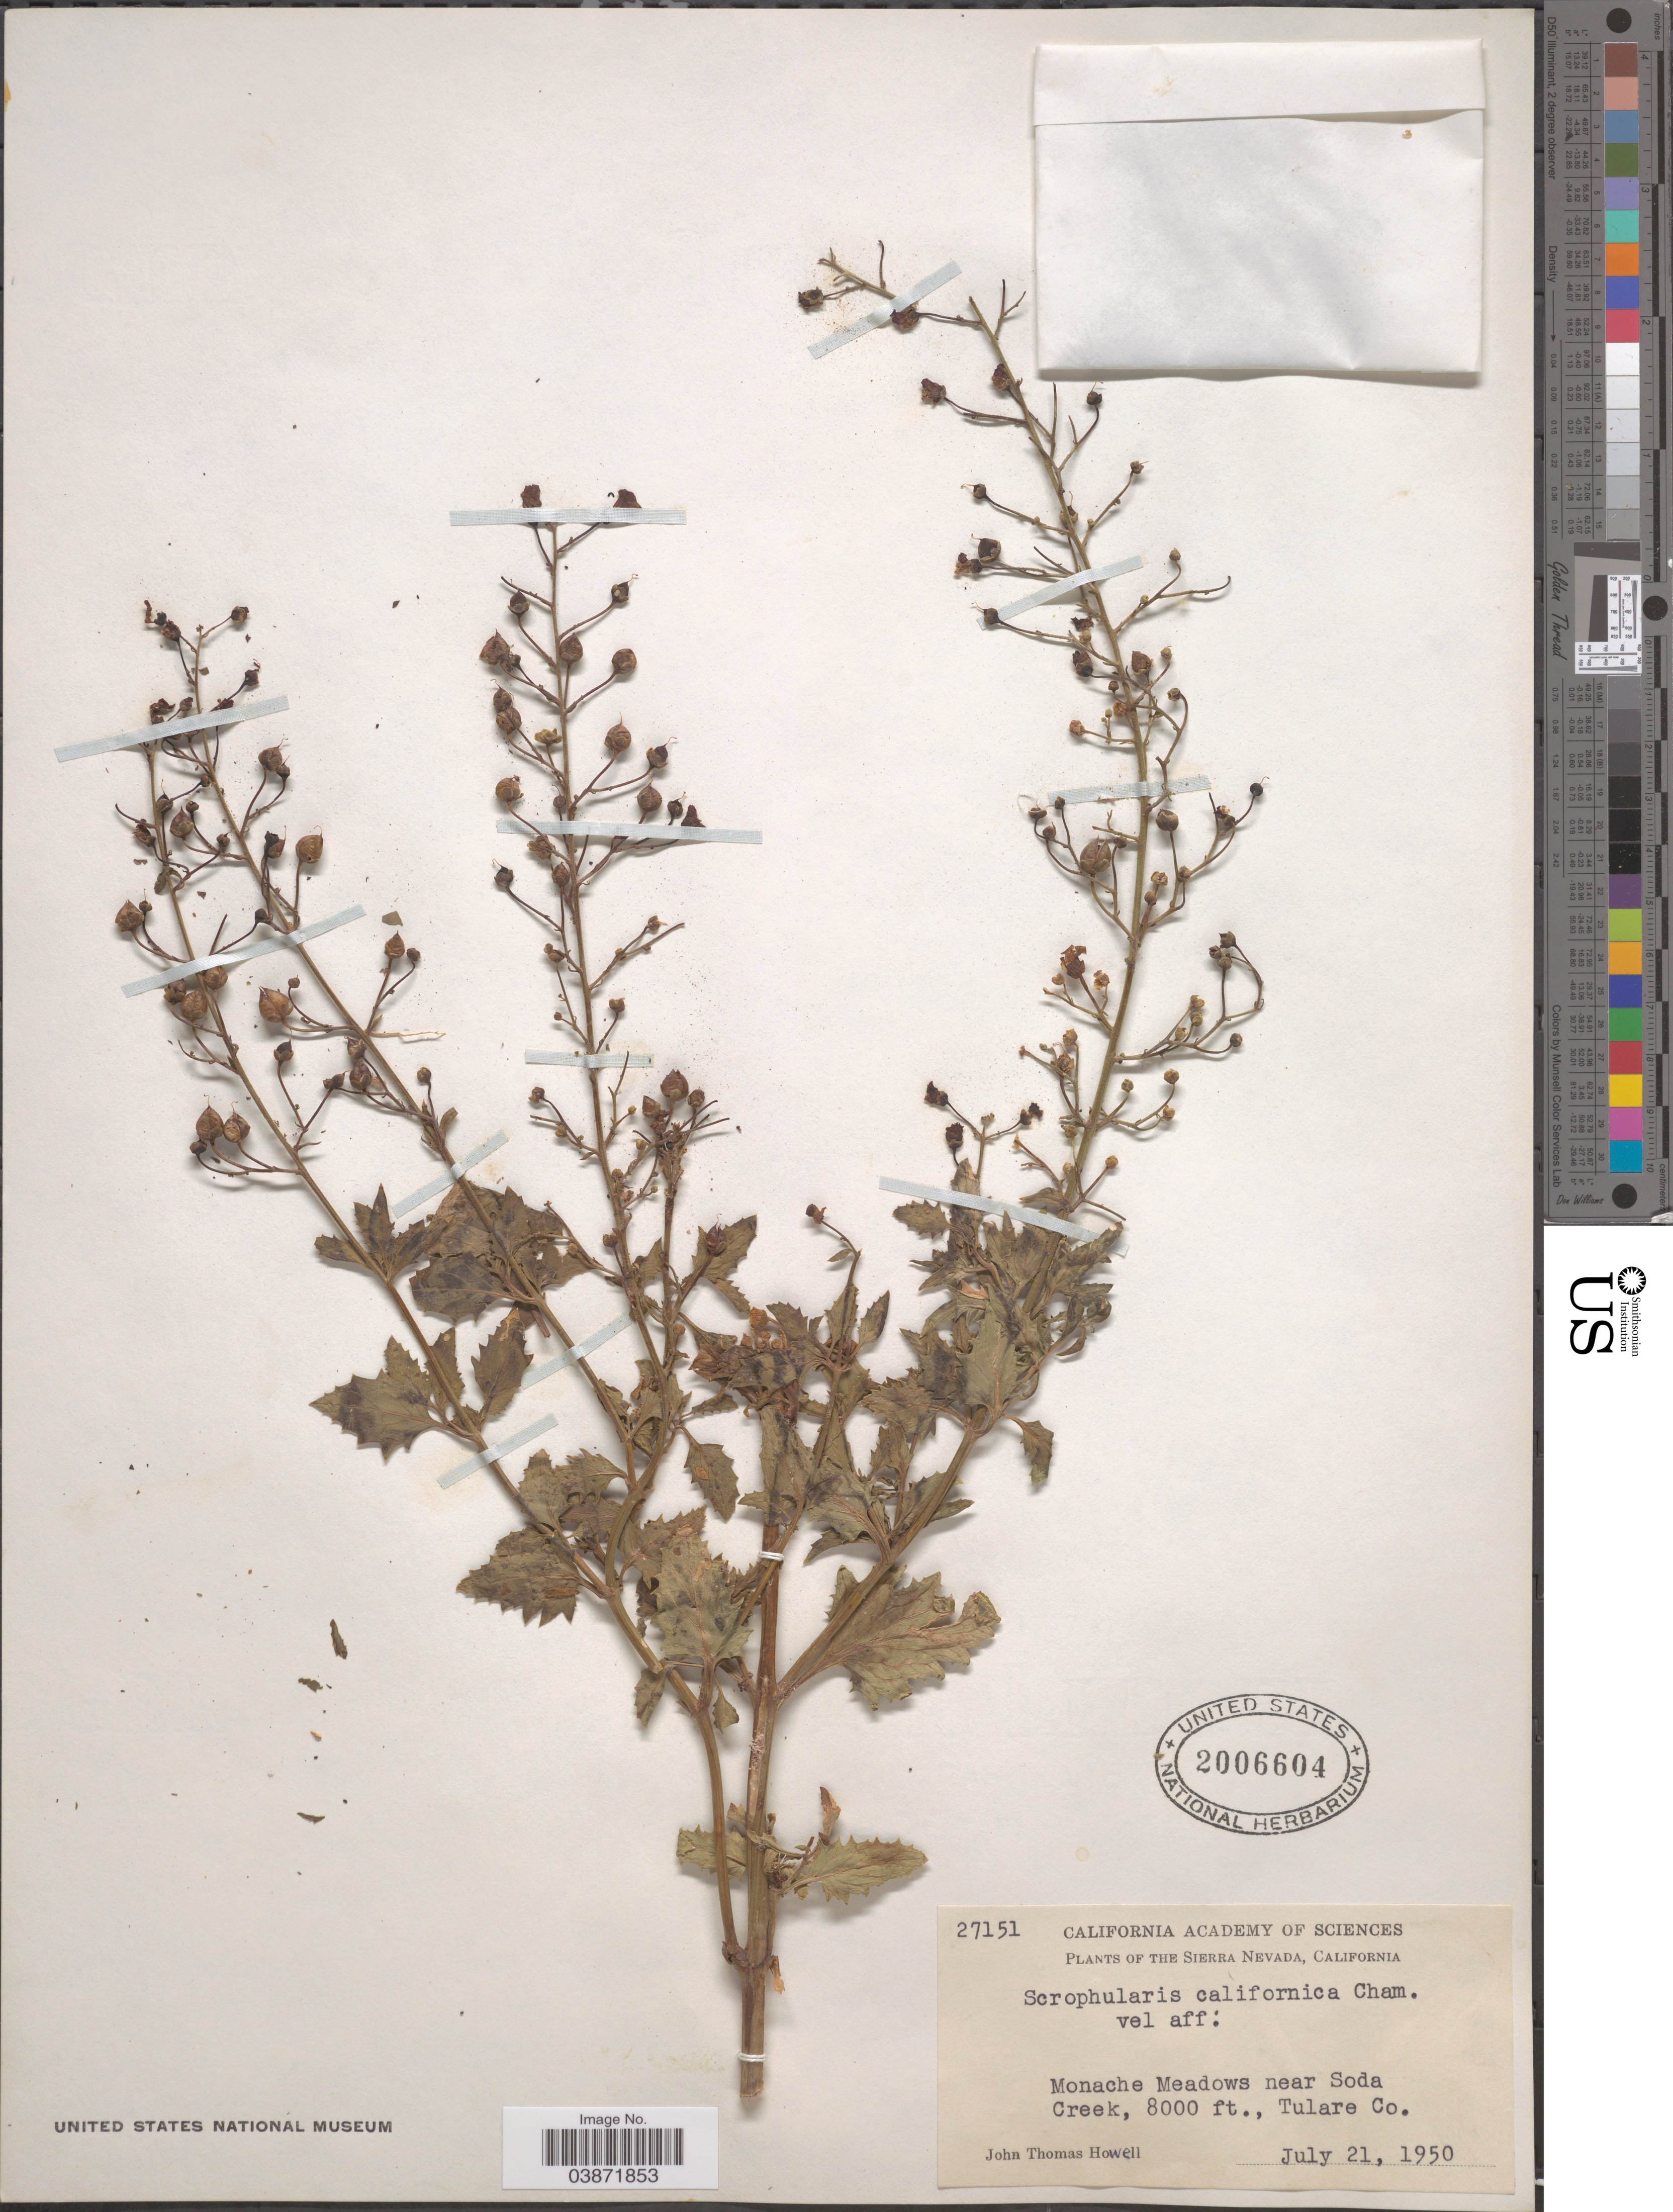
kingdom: Plantae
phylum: Tracheophyta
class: Magnoliopsida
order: Lamiales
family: Scrophulariaceae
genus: Scrophularia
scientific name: Scrophularia californica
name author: Cham. & Schltdl.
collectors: J. T. Howell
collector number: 27151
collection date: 1950-07-21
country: United States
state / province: California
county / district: Tulare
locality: The Sierra Nevada. Monache Meadows near Soda Creek, Tulare Co.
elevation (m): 2438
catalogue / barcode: US 2006604